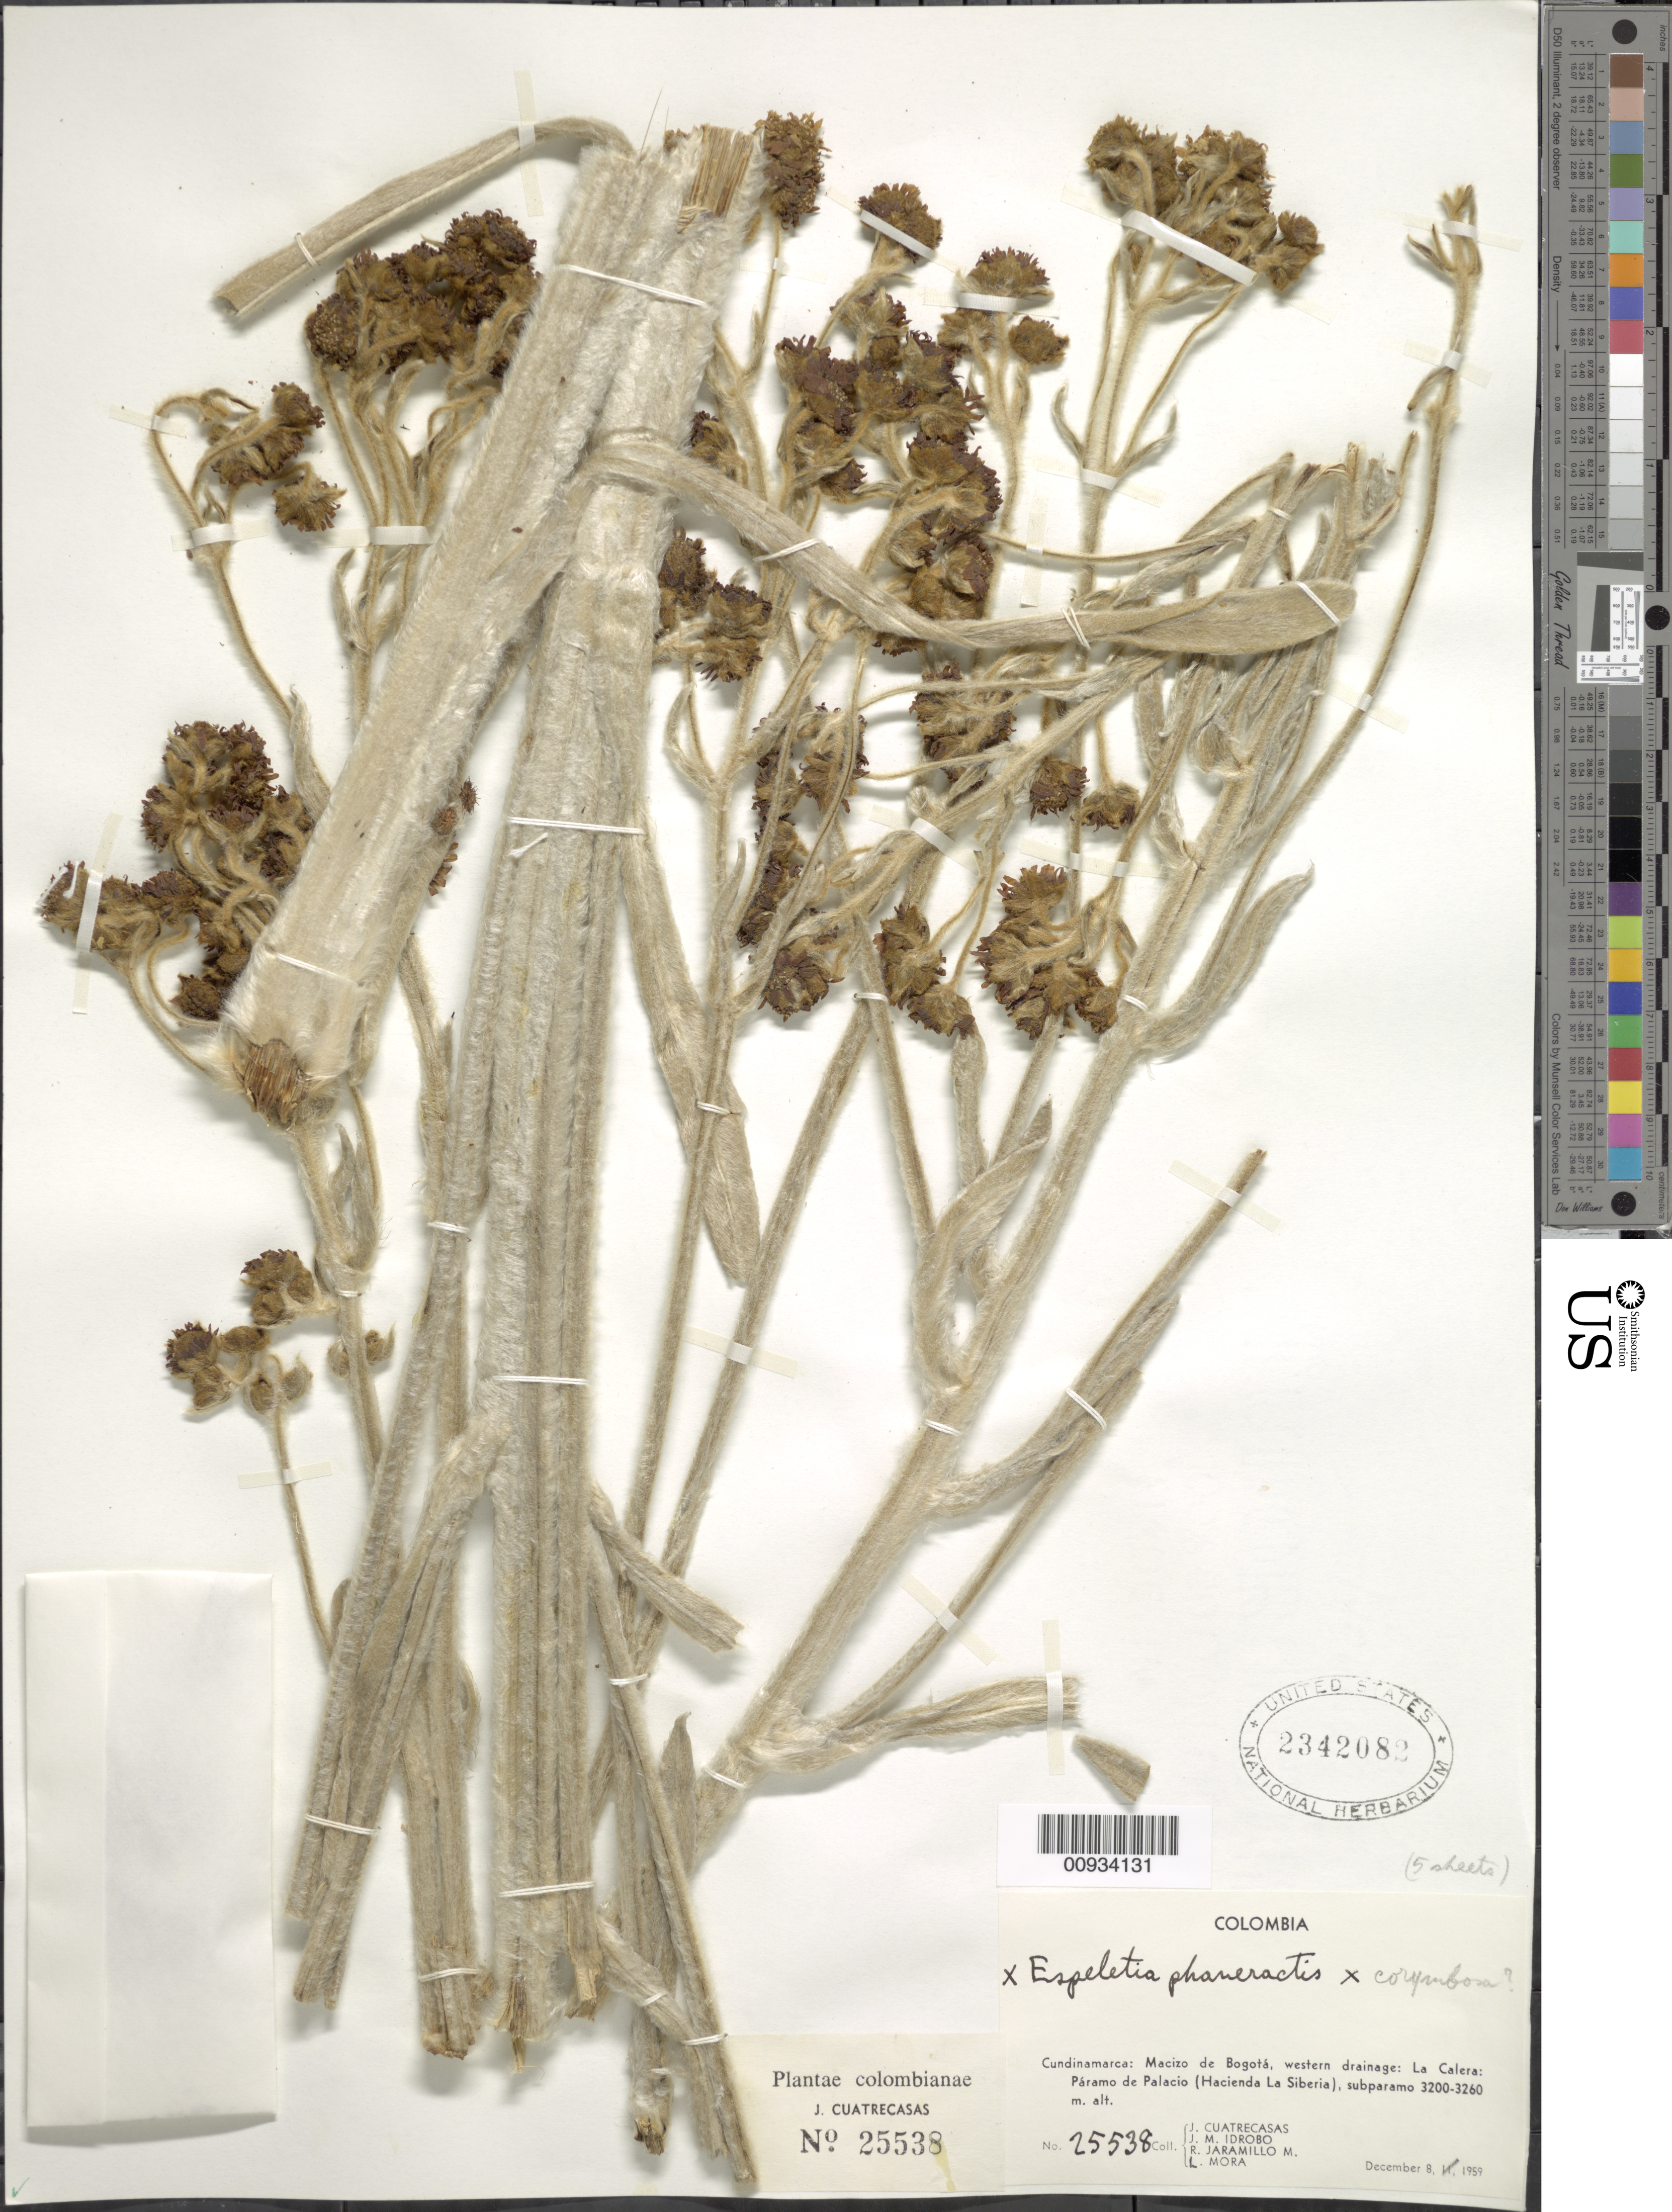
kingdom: Plantae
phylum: Tracheophyta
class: Magnoliopsida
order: Asterales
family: Asteraceae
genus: Espeletiopsis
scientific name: Espeletiopsis bogotensis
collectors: J. Cuatrecasas, J. M. Idrobo, R. Jaramillo M. & L. Mora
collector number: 25538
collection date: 1959-12-08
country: Colombia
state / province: Cundinamarca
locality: Macizo de Bogota, western drainage, La Calera, Paramo de Palacio (Hacienda La Siberia)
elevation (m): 3200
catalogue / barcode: US 2342082